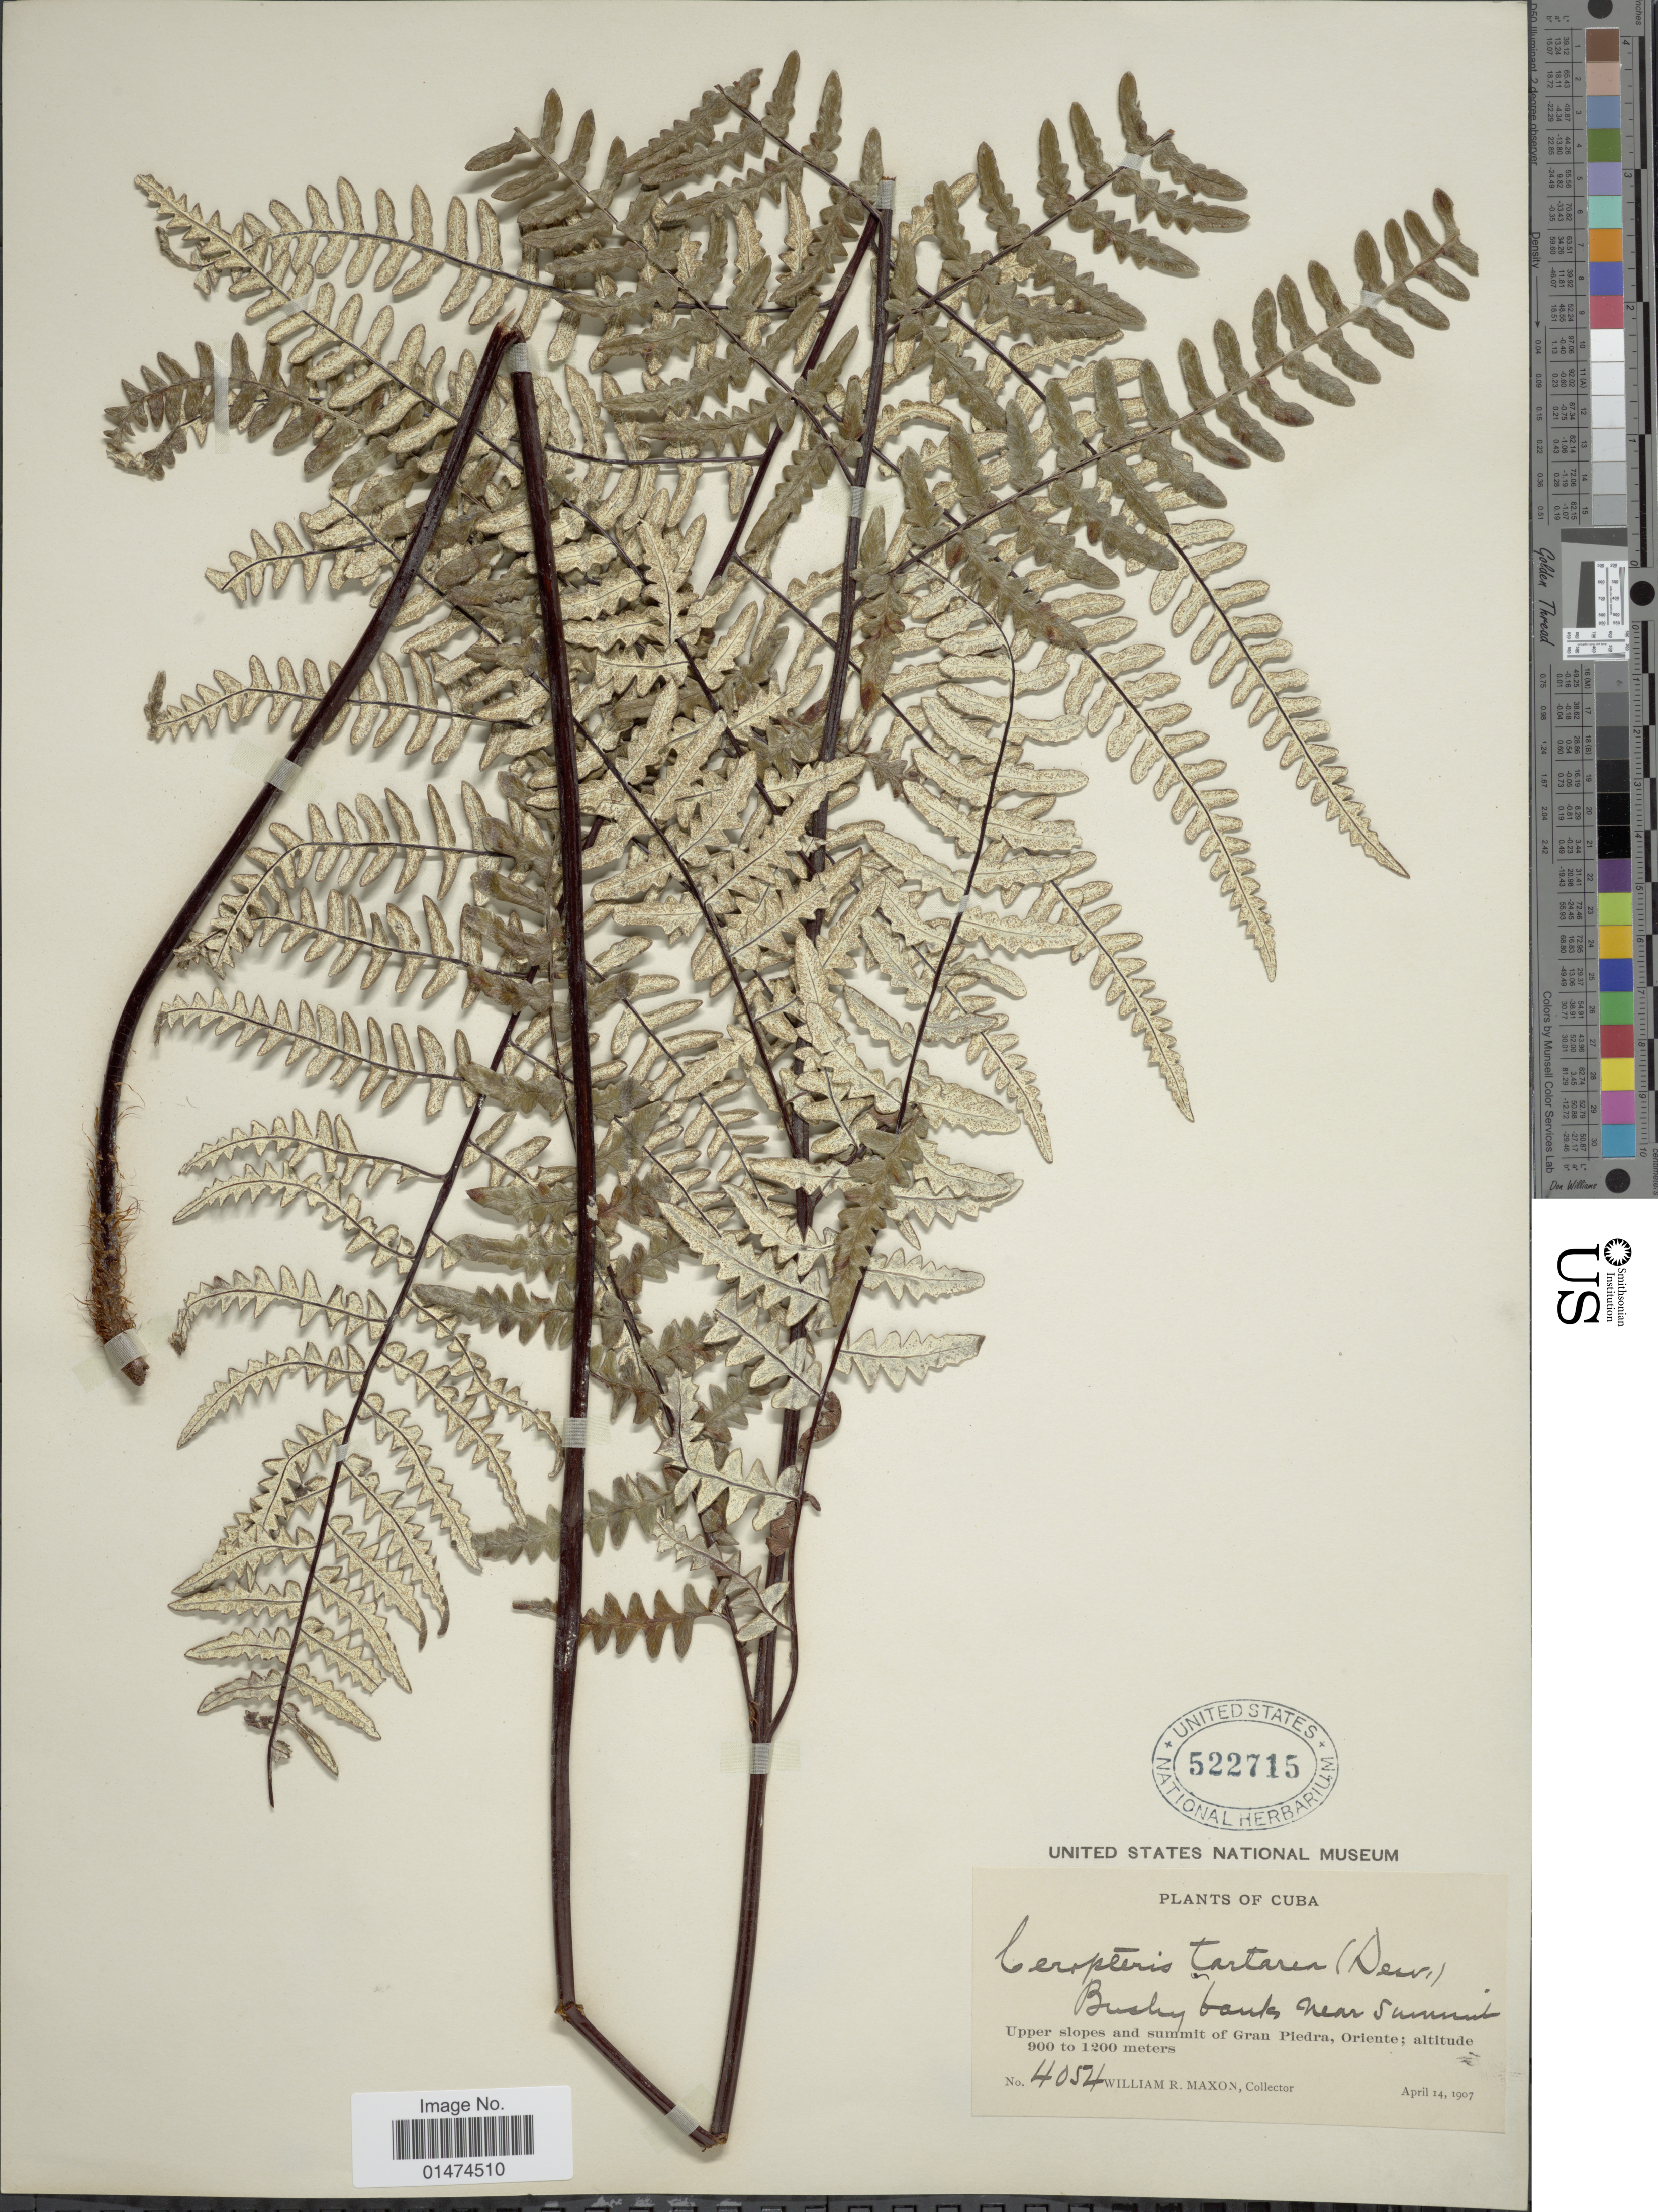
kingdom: Plantae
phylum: Tracheophyta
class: Polypodiopsida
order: Polypodiales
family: Pteridaceae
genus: Pityrogramma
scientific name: Pityrogramma ebenea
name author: (L.) Proctor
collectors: W. R. Maxon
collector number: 4054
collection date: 1907-04-14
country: Cuba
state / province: Oriente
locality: Upper slopes and summit of Grand Piedra.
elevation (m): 900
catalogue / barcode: US 522715